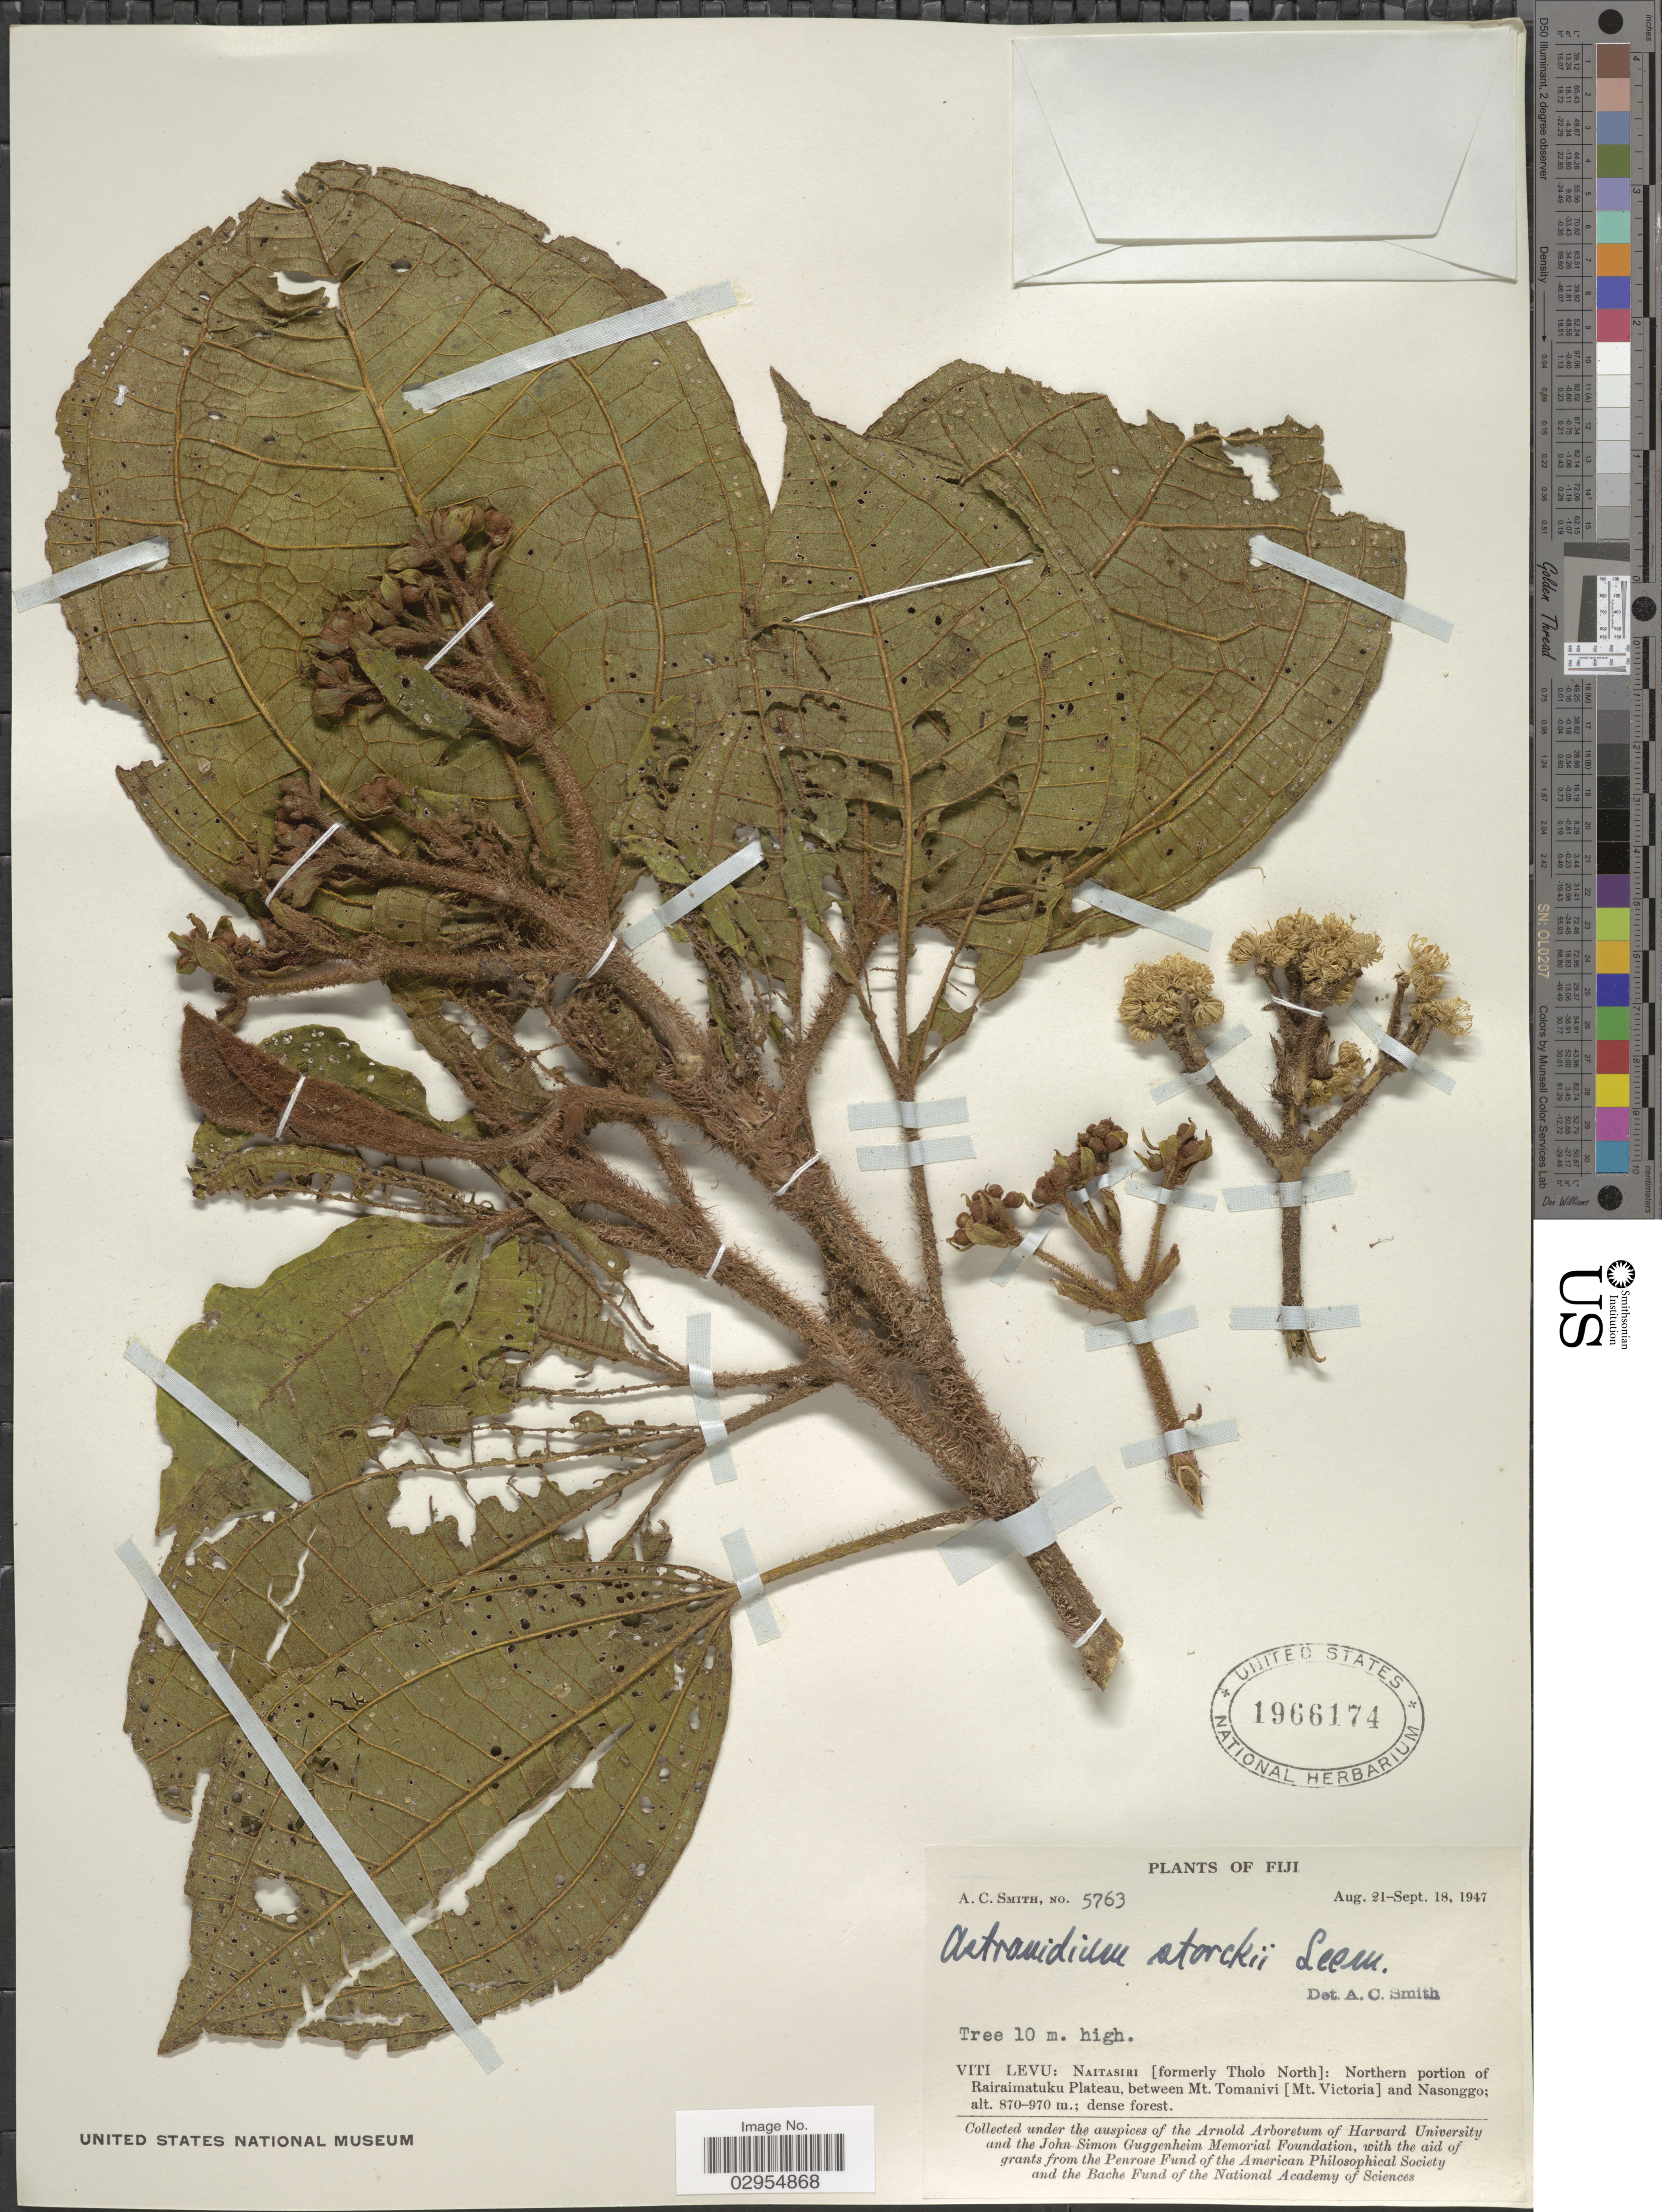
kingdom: Plantae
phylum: Tracheophyta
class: Magnoliopsida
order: Myrtales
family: Melastomataceae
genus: Astronidium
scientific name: Astronidium storckii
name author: Seem.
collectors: A. C. Smith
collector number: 5763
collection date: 1947-08-21/1947-09-18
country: Fiji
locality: Viti Levu: Naitasiri [ formerly Tholo North]: Northern portion of Rairaimatuku Plateau, between Mt. Tomanivi [Mt. Victoria] and Nasonggo.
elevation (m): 870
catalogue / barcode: US 1966174